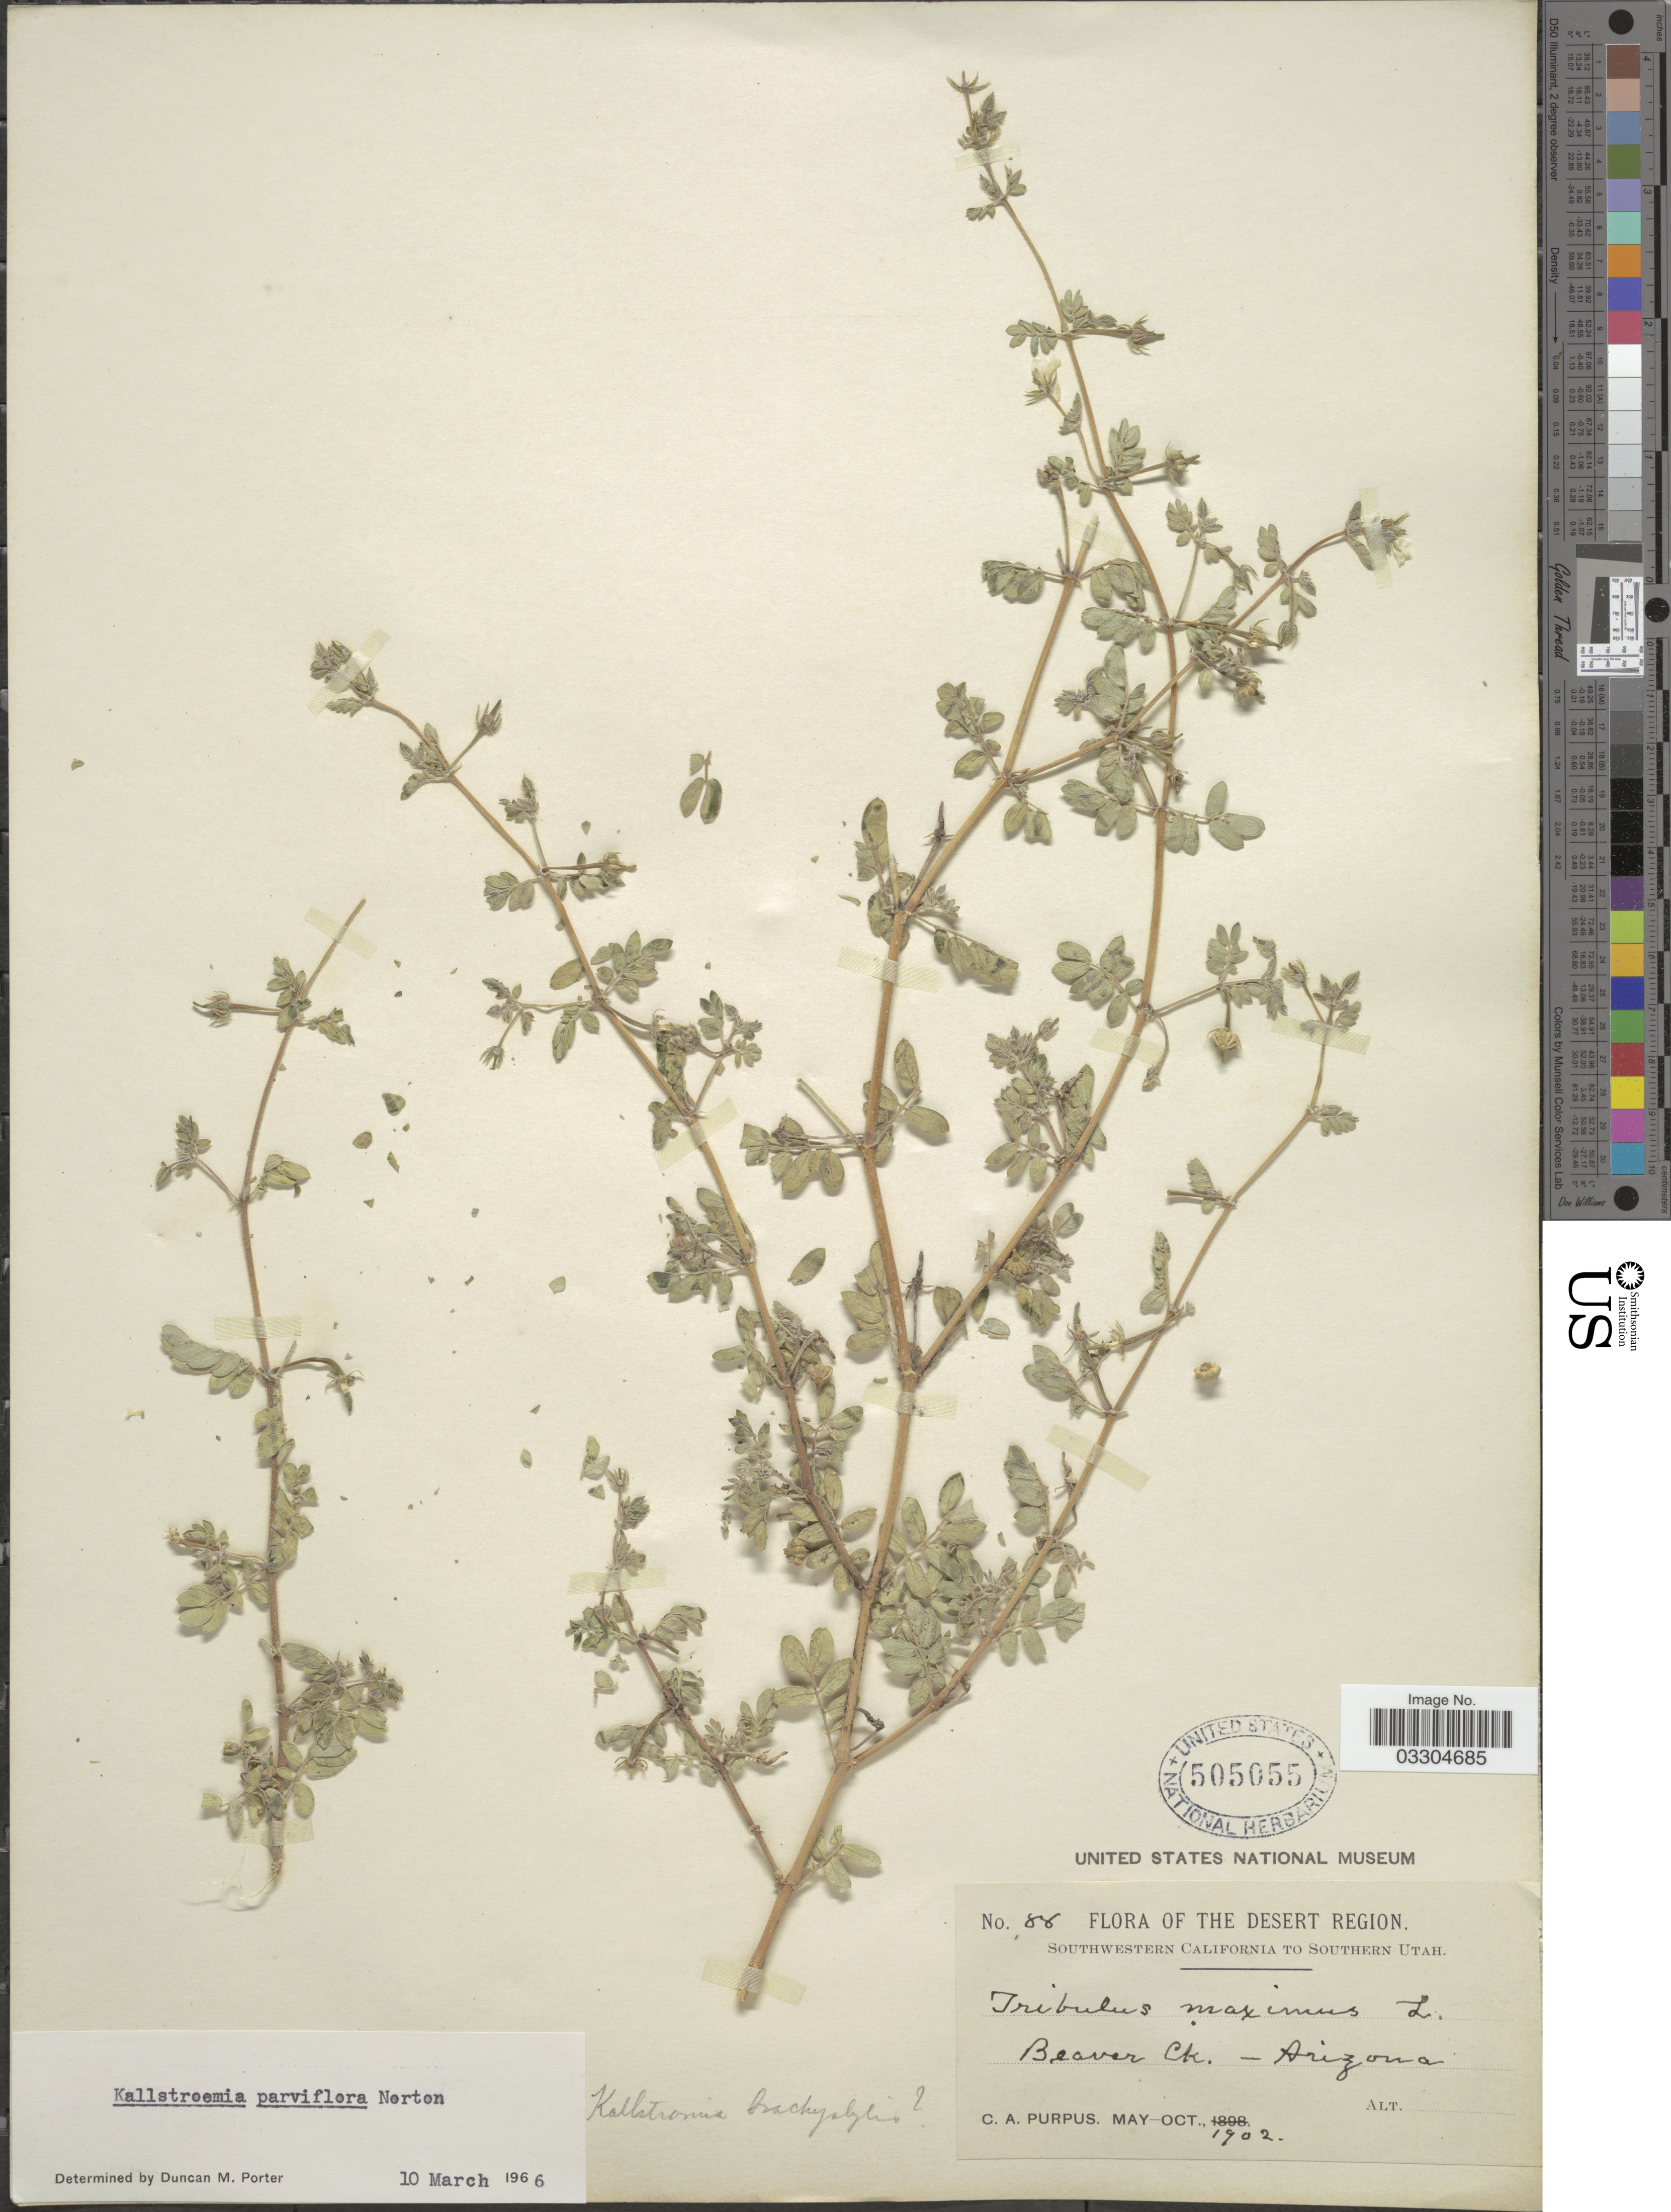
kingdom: Plantae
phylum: Tracheophyta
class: Magnoliopsida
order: Zygophyllales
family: Zygophyllaceae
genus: Kallstroemia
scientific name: Kallstroemia parviflora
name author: Norton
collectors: C. A. Purpus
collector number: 88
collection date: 1902-05/1902-10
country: United States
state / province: Arizona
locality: The Desert Region. Beaver Ck.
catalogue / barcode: US 505055